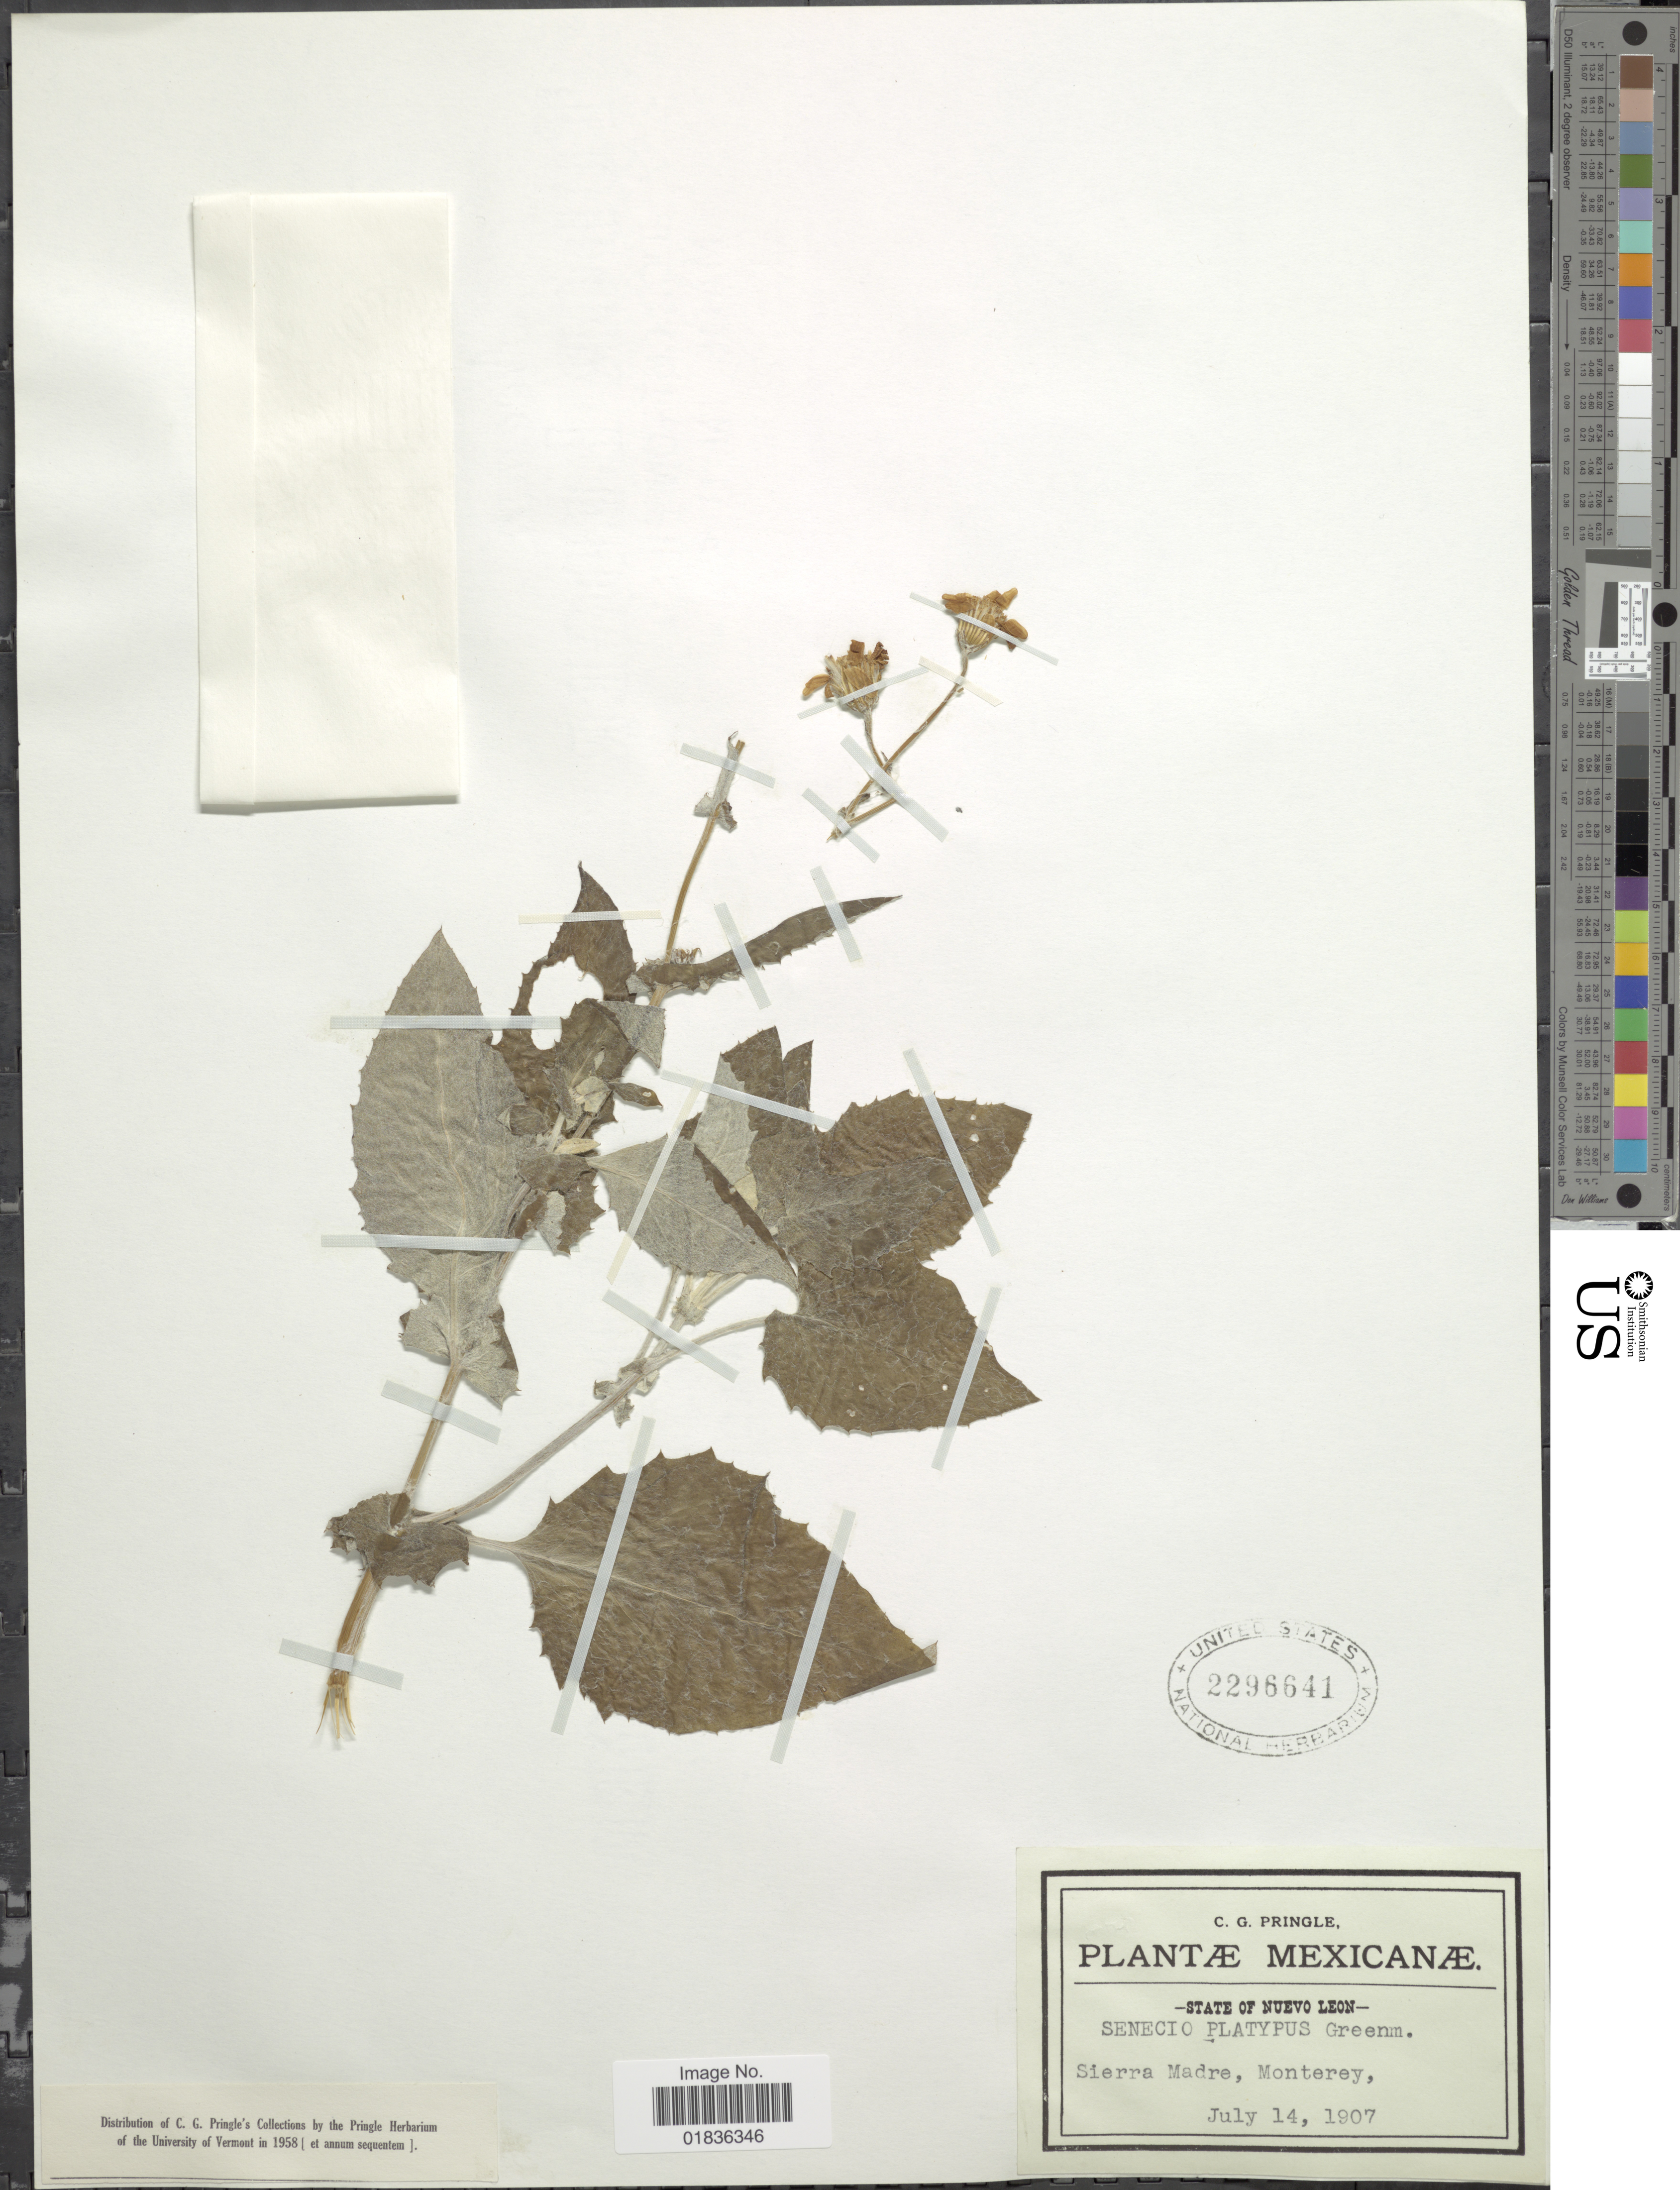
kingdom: Plantae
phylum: Tracheophyta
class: Magnoliopsida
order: Asterales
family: Asteraceae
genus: Senecio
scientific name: Senecio platypus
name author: Greenm.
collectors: C. G. Pringle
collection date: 1907-07-14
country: Mexico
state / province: Nuevo León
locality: Sierra Madre, Monterey.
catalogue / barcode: US 2296641